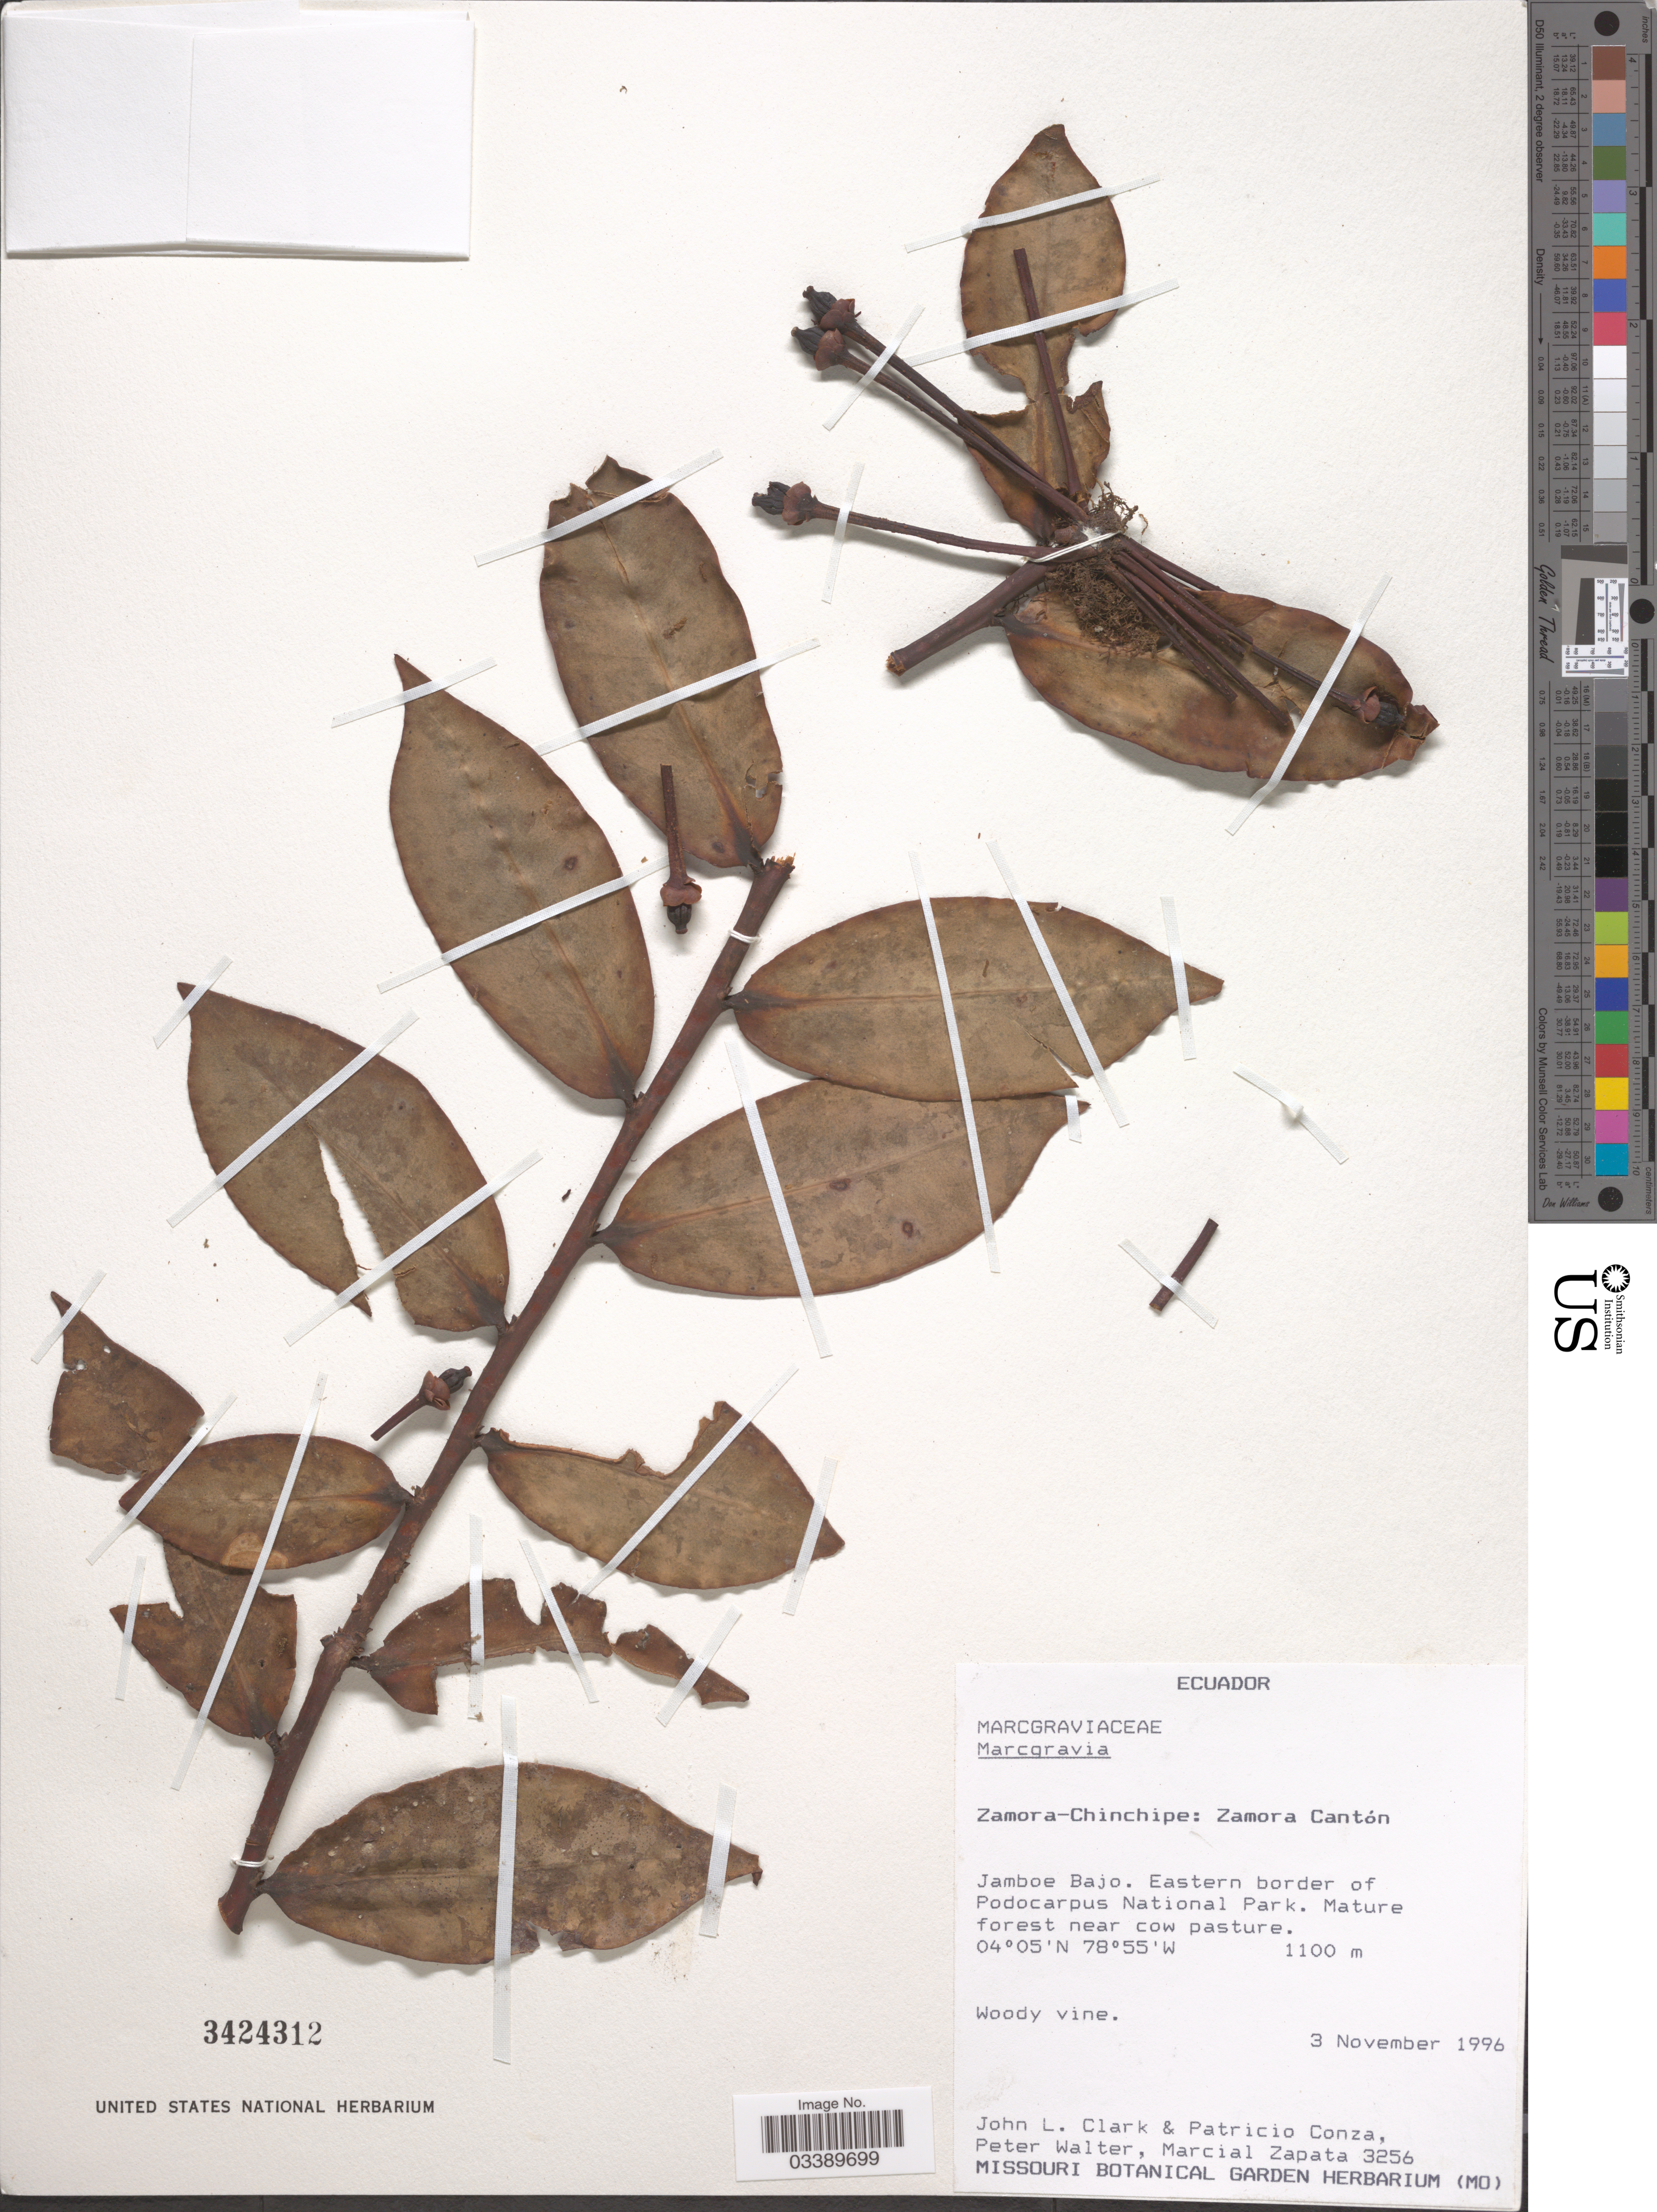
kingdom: Plantae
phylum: Tracheophyta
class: Magnoliopsida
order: Ericales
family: Marcgraviaceae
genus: Marcgravia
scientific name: Marcgravia sp.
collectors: J. L. Clark, P. Conza, P. Walter & M. Zapata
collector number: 3256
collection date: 1996-11-03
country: Ecuador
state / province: Zamora-Chinchipe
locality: Zamora Cantón. Jamboe Bajo. Eastern border of Podocarpus National Park. Mature forest near cow pasture.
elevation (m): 1100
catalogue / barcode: US 3424312